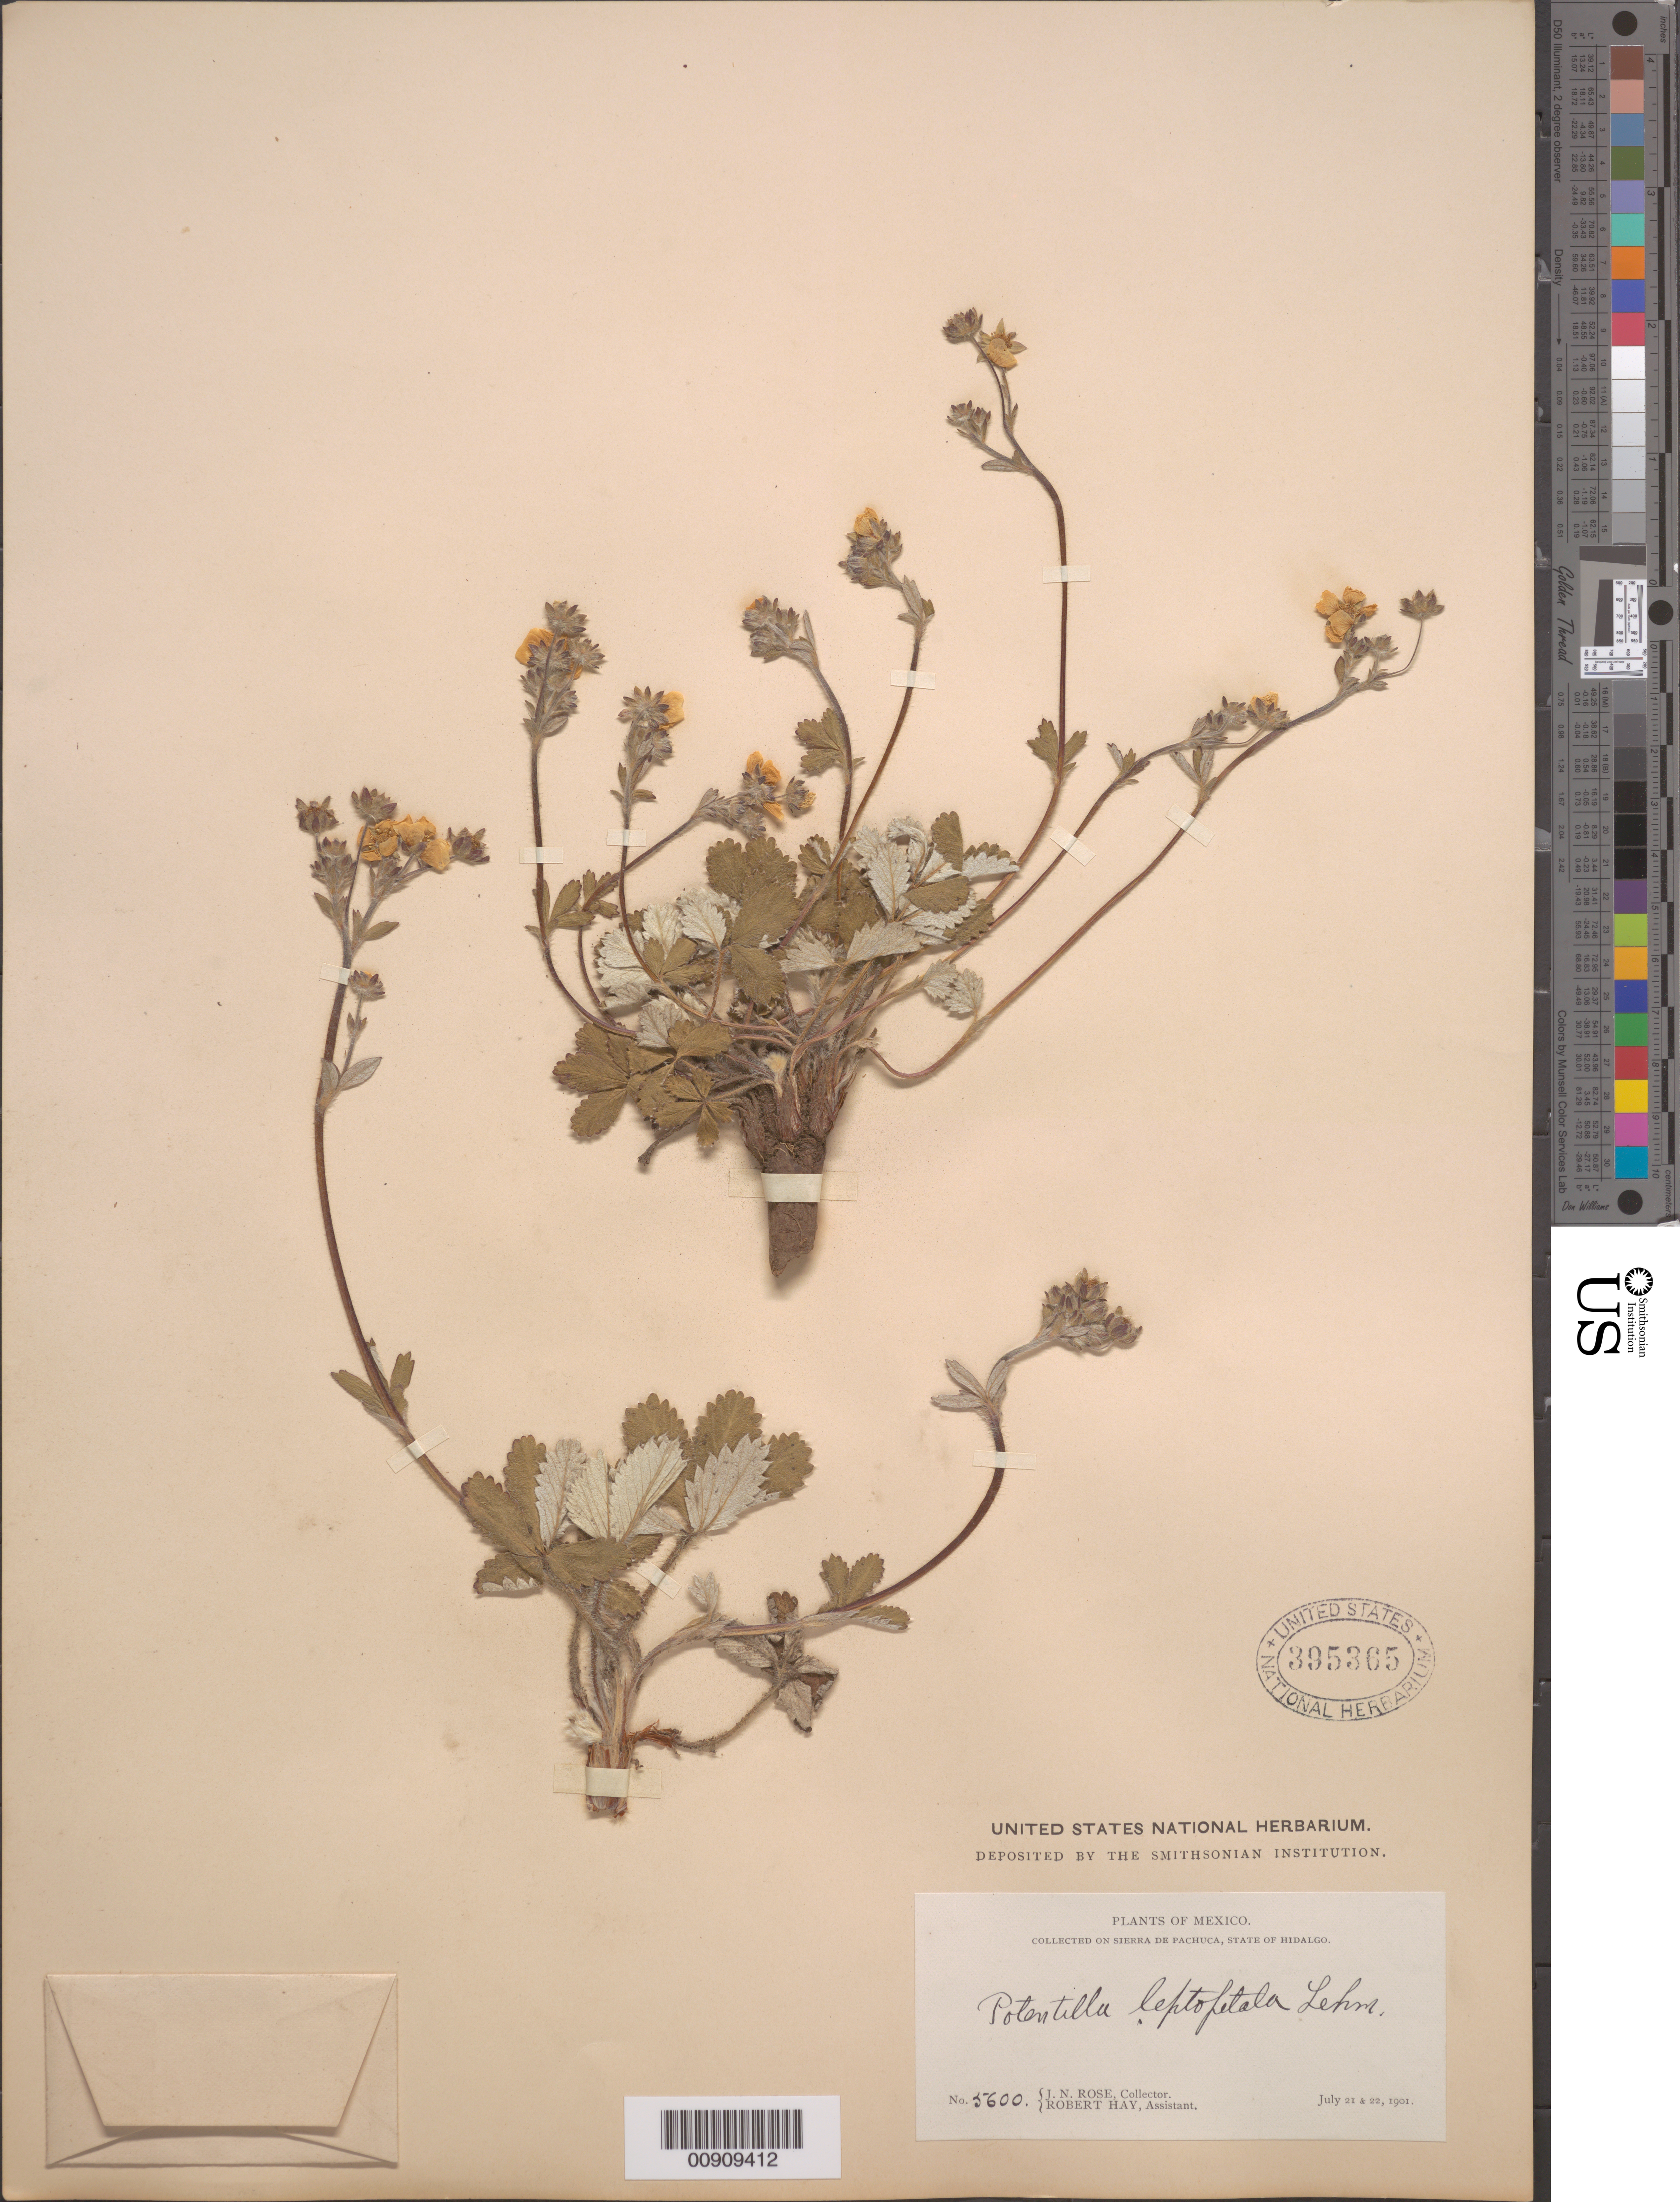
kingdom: Plantae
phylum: Tracheophyta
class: Magnoliopsida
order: Rosales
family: Rosaceae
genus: Potentilla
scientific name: Potentilla leptopetala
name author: Lehm.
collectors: J. N. Rose & R. Hay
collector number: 5600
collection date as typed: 21 Jul 1901 to 22 Jul 1901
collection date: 1901-07-21/1901-07-22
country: Mexico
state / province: Hidalgo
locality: Sierra de Pachuca, State of Hidalgo.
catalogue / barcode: US 395365